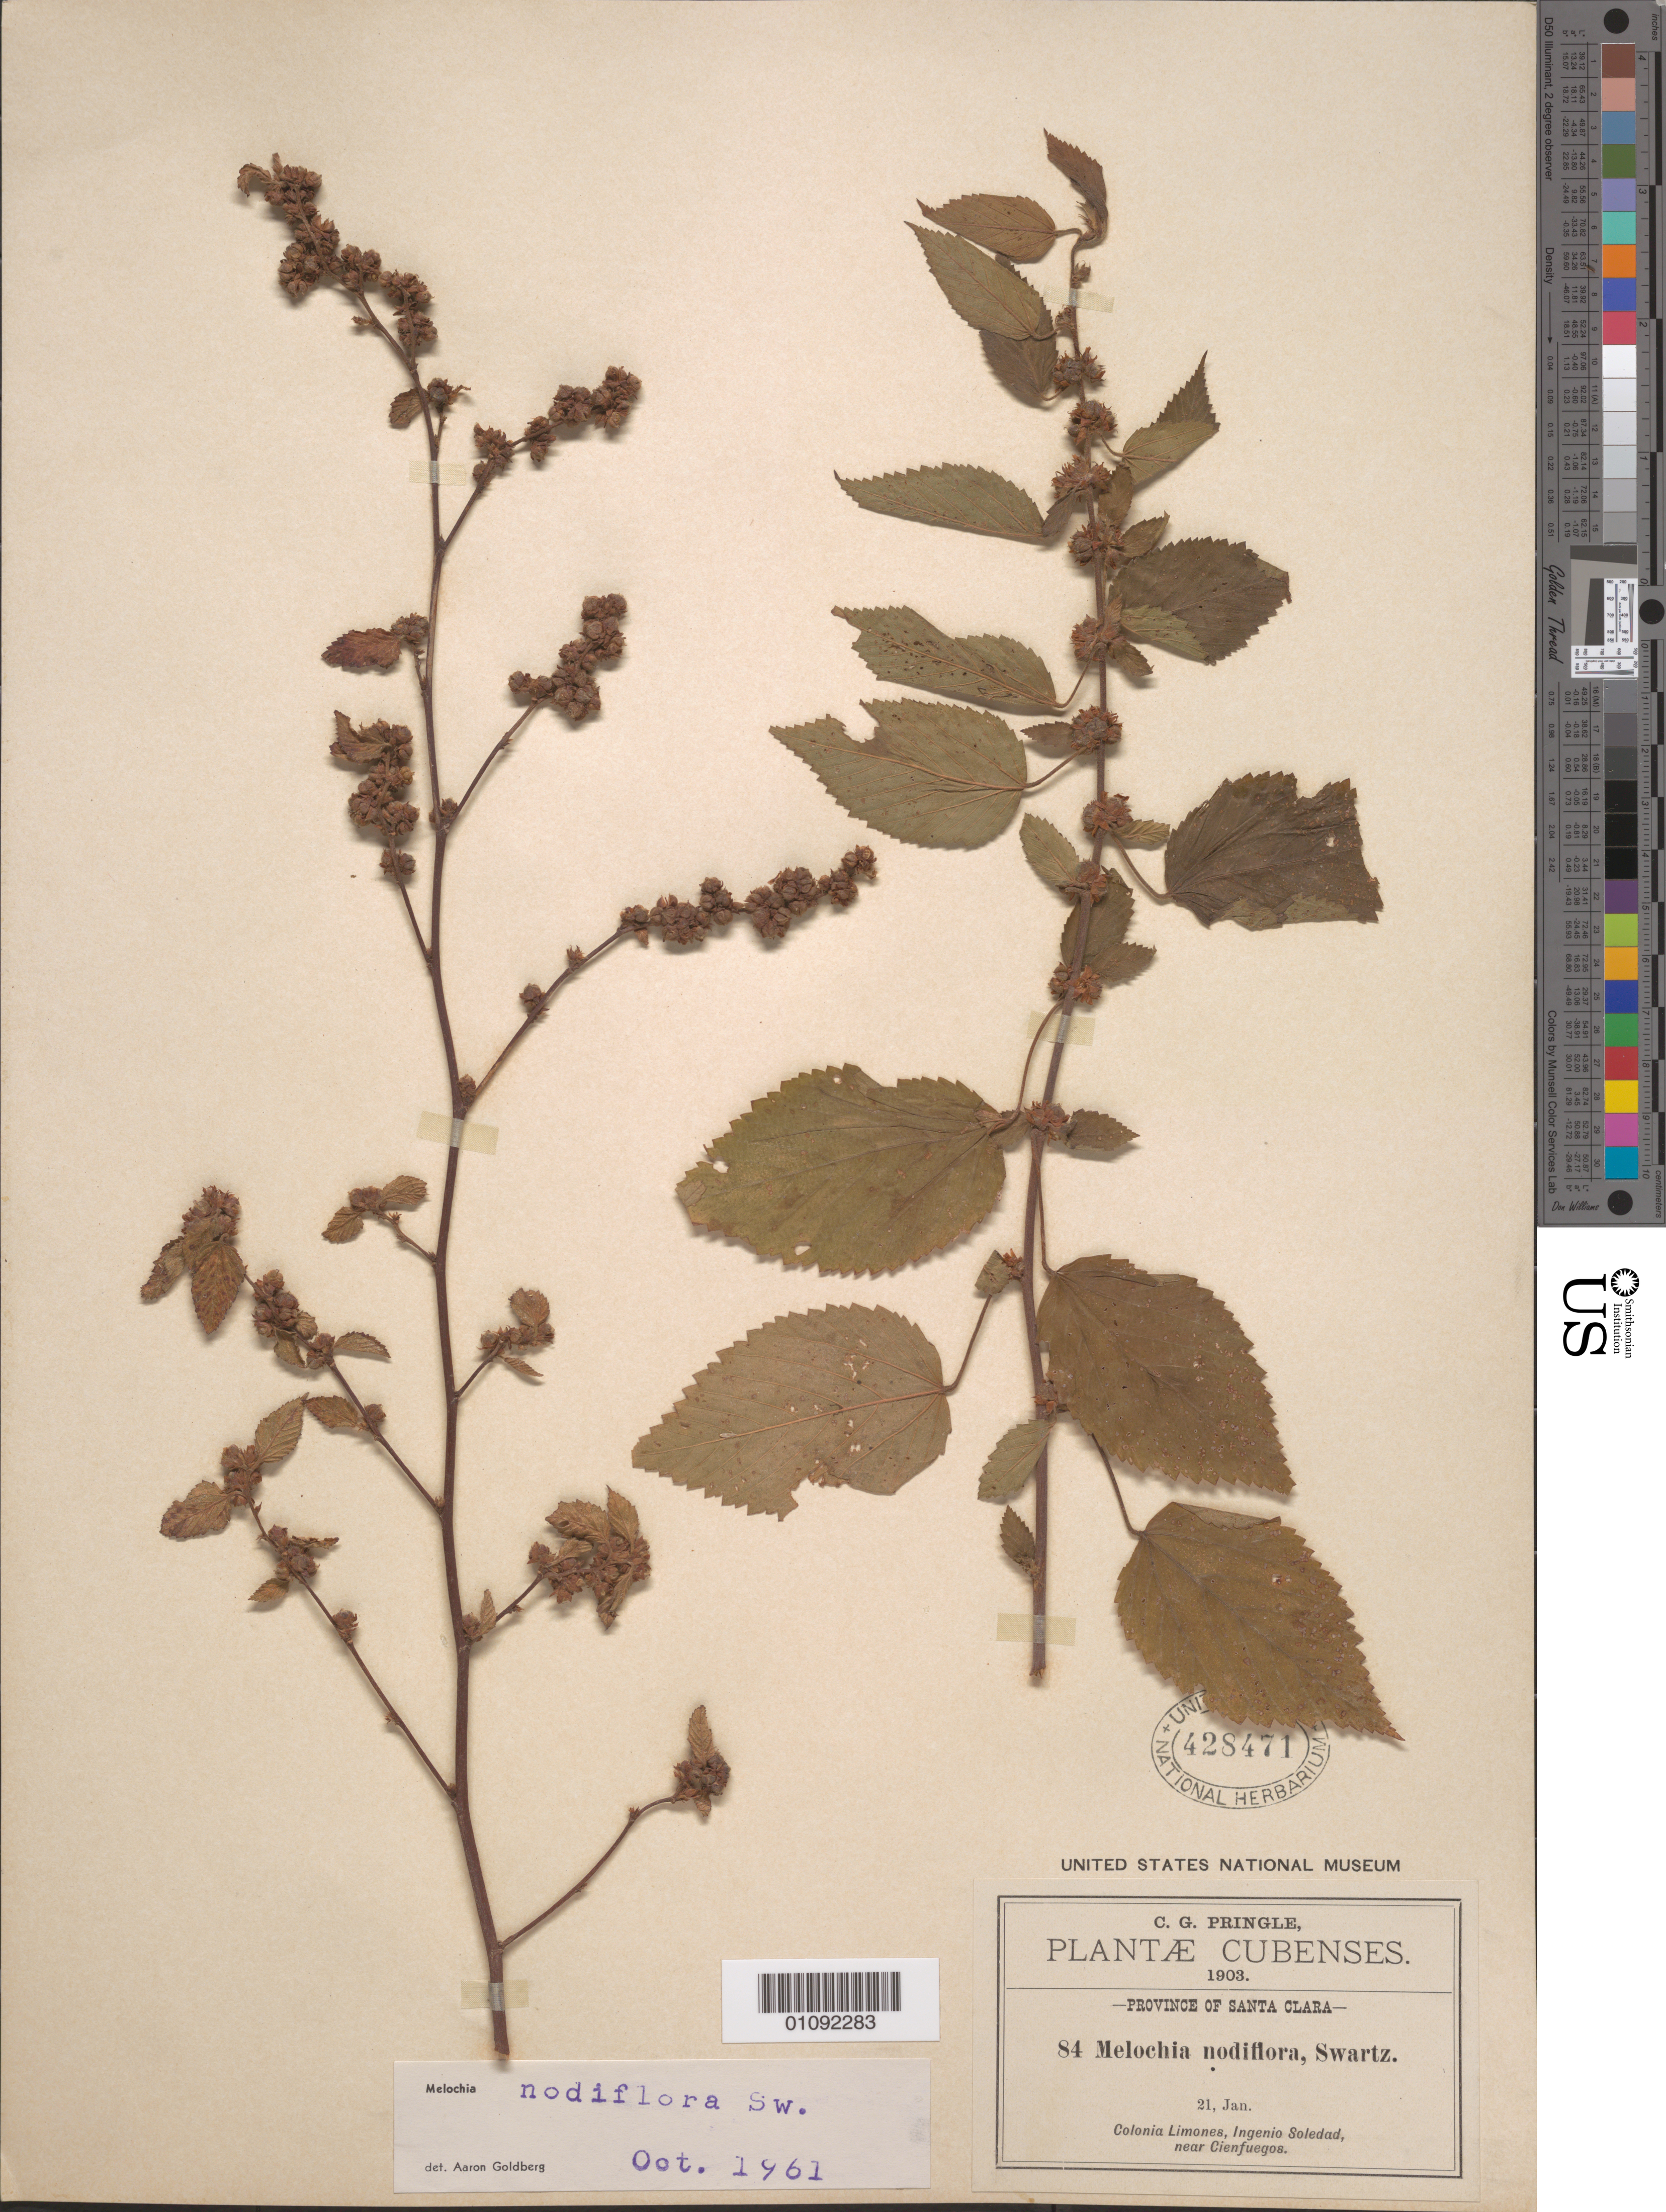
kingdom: Plantae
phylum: Tracheophyta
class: Magnoliopsida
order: Malvales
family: Malvaceae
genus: Melochia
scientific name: Melochia nodiflora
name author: Sw.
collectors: C. G. Pringle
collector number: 84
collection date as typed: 21 Jan 1903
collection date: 1903-01-21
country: Cuba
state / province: Cienfuegos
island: Cuba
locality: Colonia Limones, Ingenio Soledad, near Cienfuegos, Province of Santa Clara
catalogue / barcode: US 428471